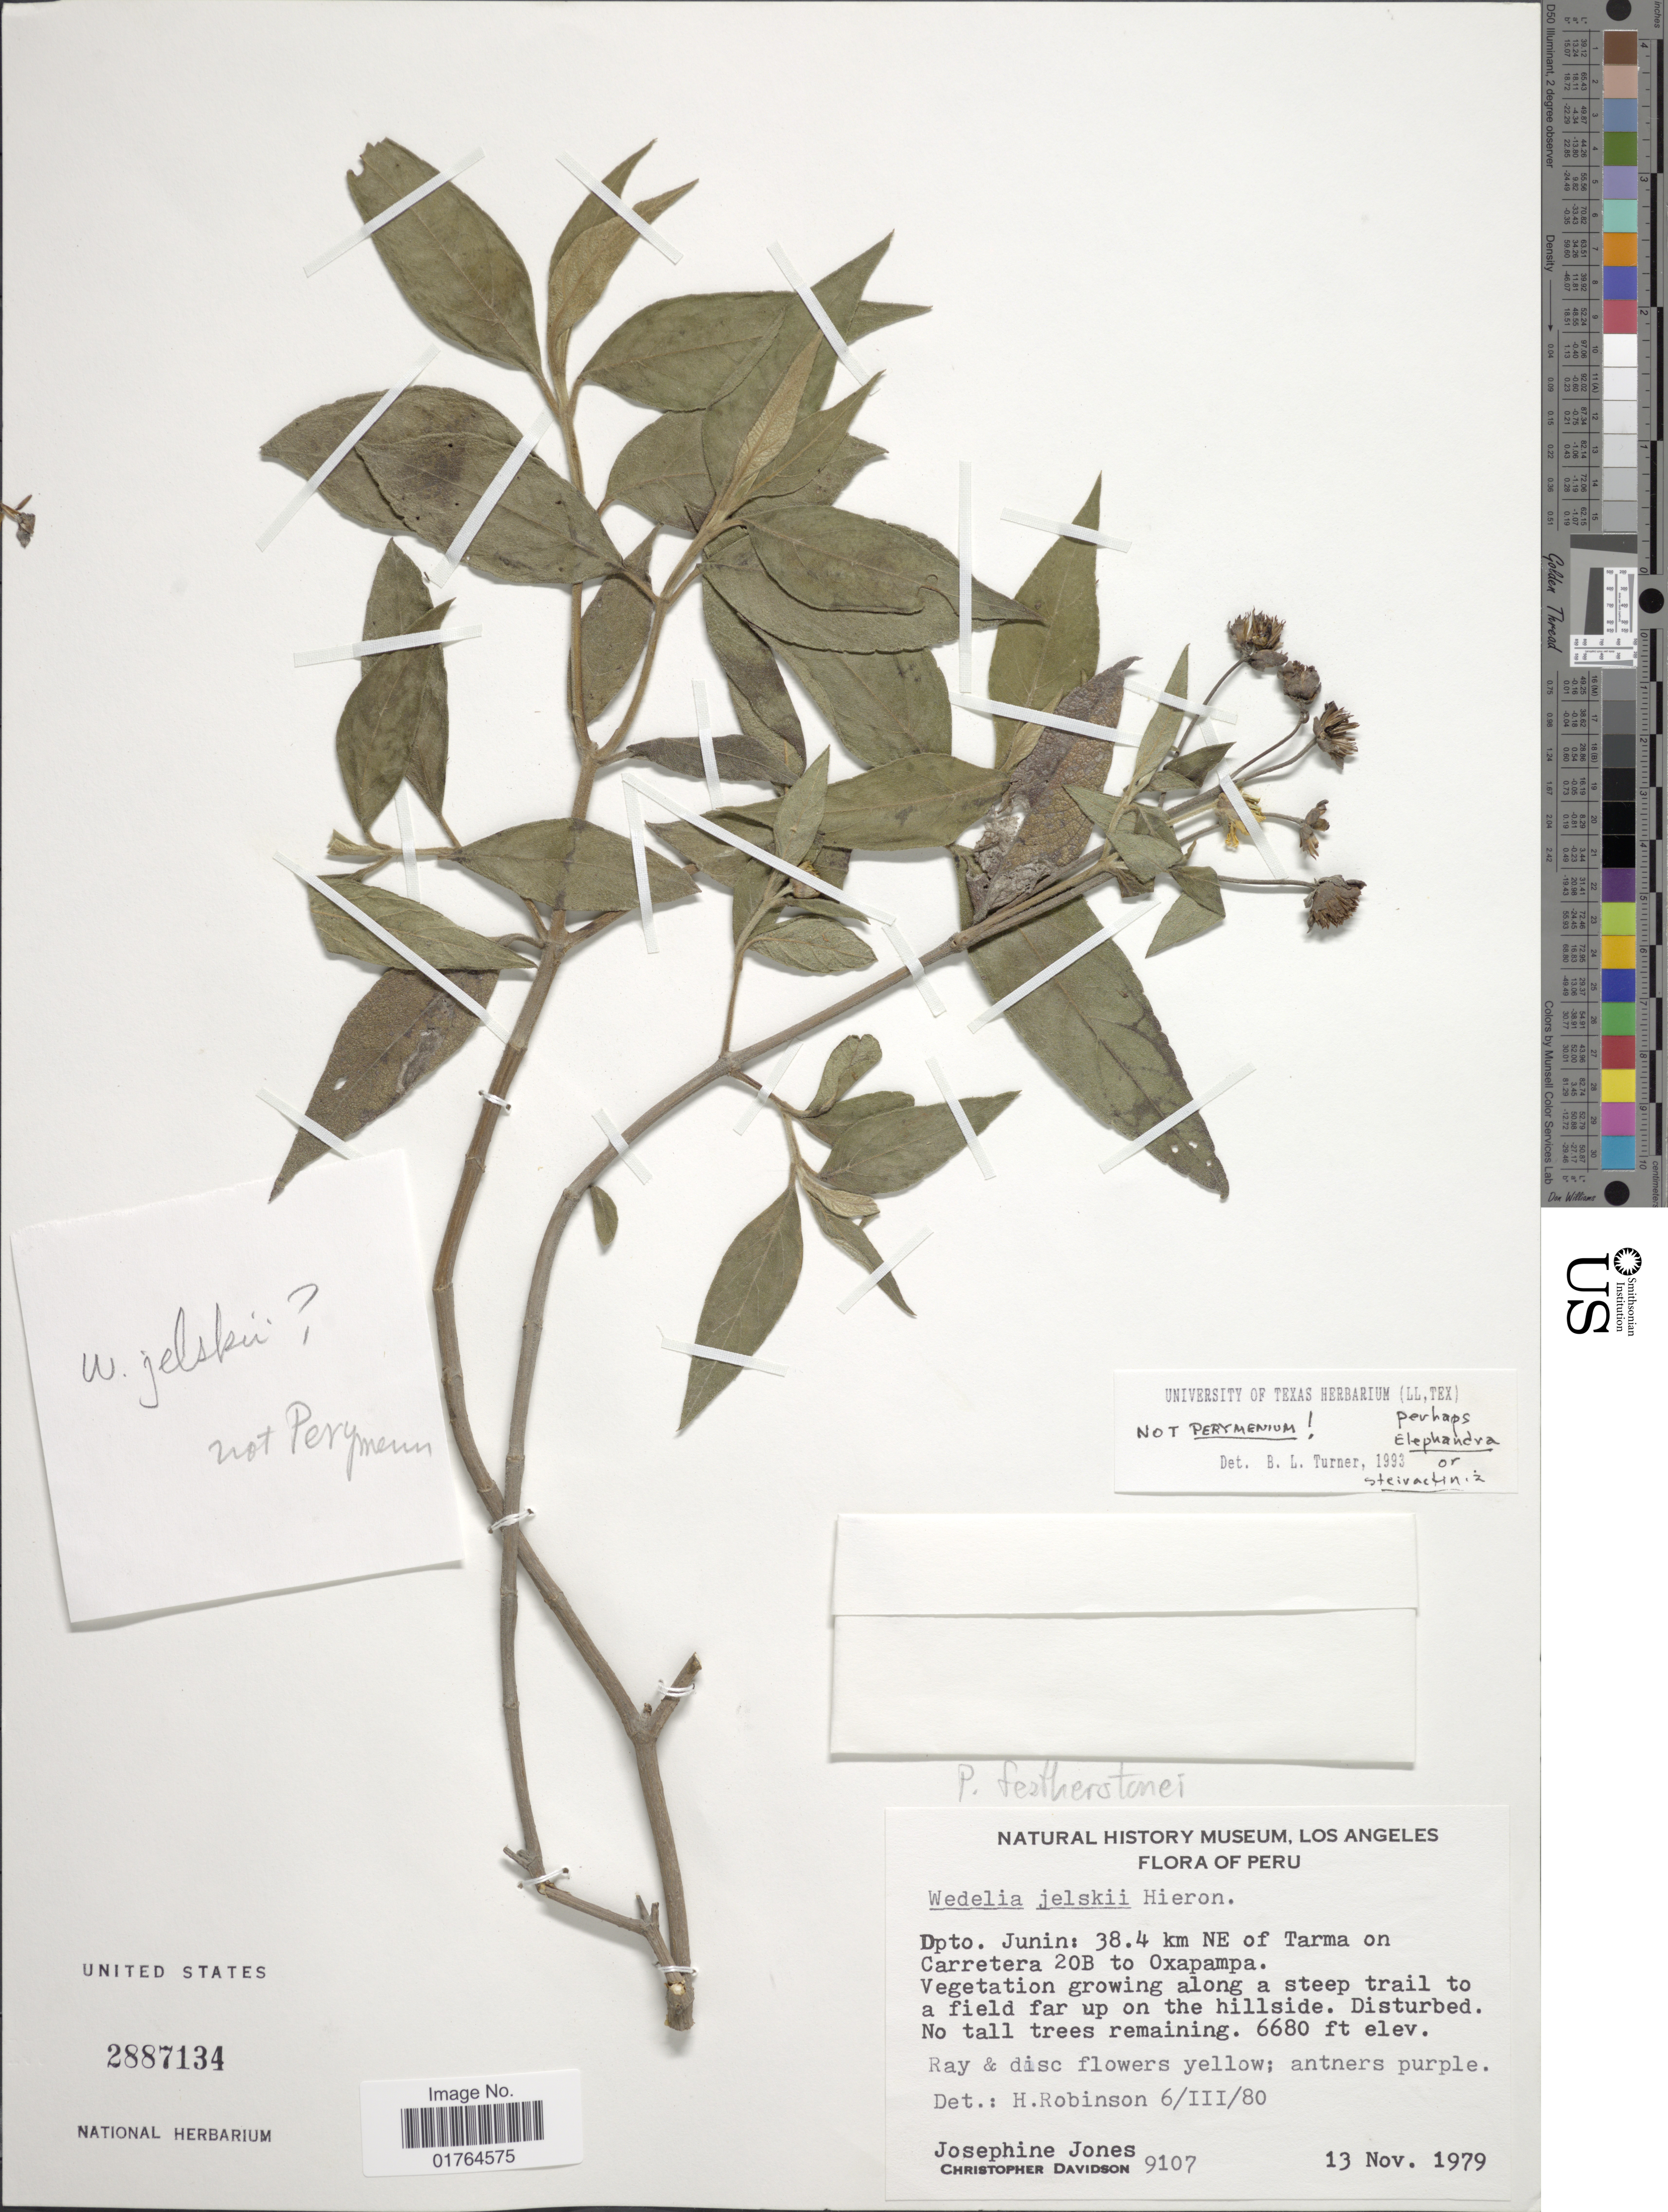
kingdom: Plantae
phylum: Tracheophyta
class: Magnoliopsida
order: Asterales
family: Asteraceae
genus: Perymenium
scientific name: Perymenium jelskii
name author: (Hieron.) S.F. Blake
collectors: J. Jones & C. Davidson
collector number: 9107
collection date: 1979-11-13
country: Peru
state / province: Junín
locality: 38.4 km NE of Tarma on Carretera 20B to Oxapampa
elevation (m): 2036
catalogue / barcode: US 2887134